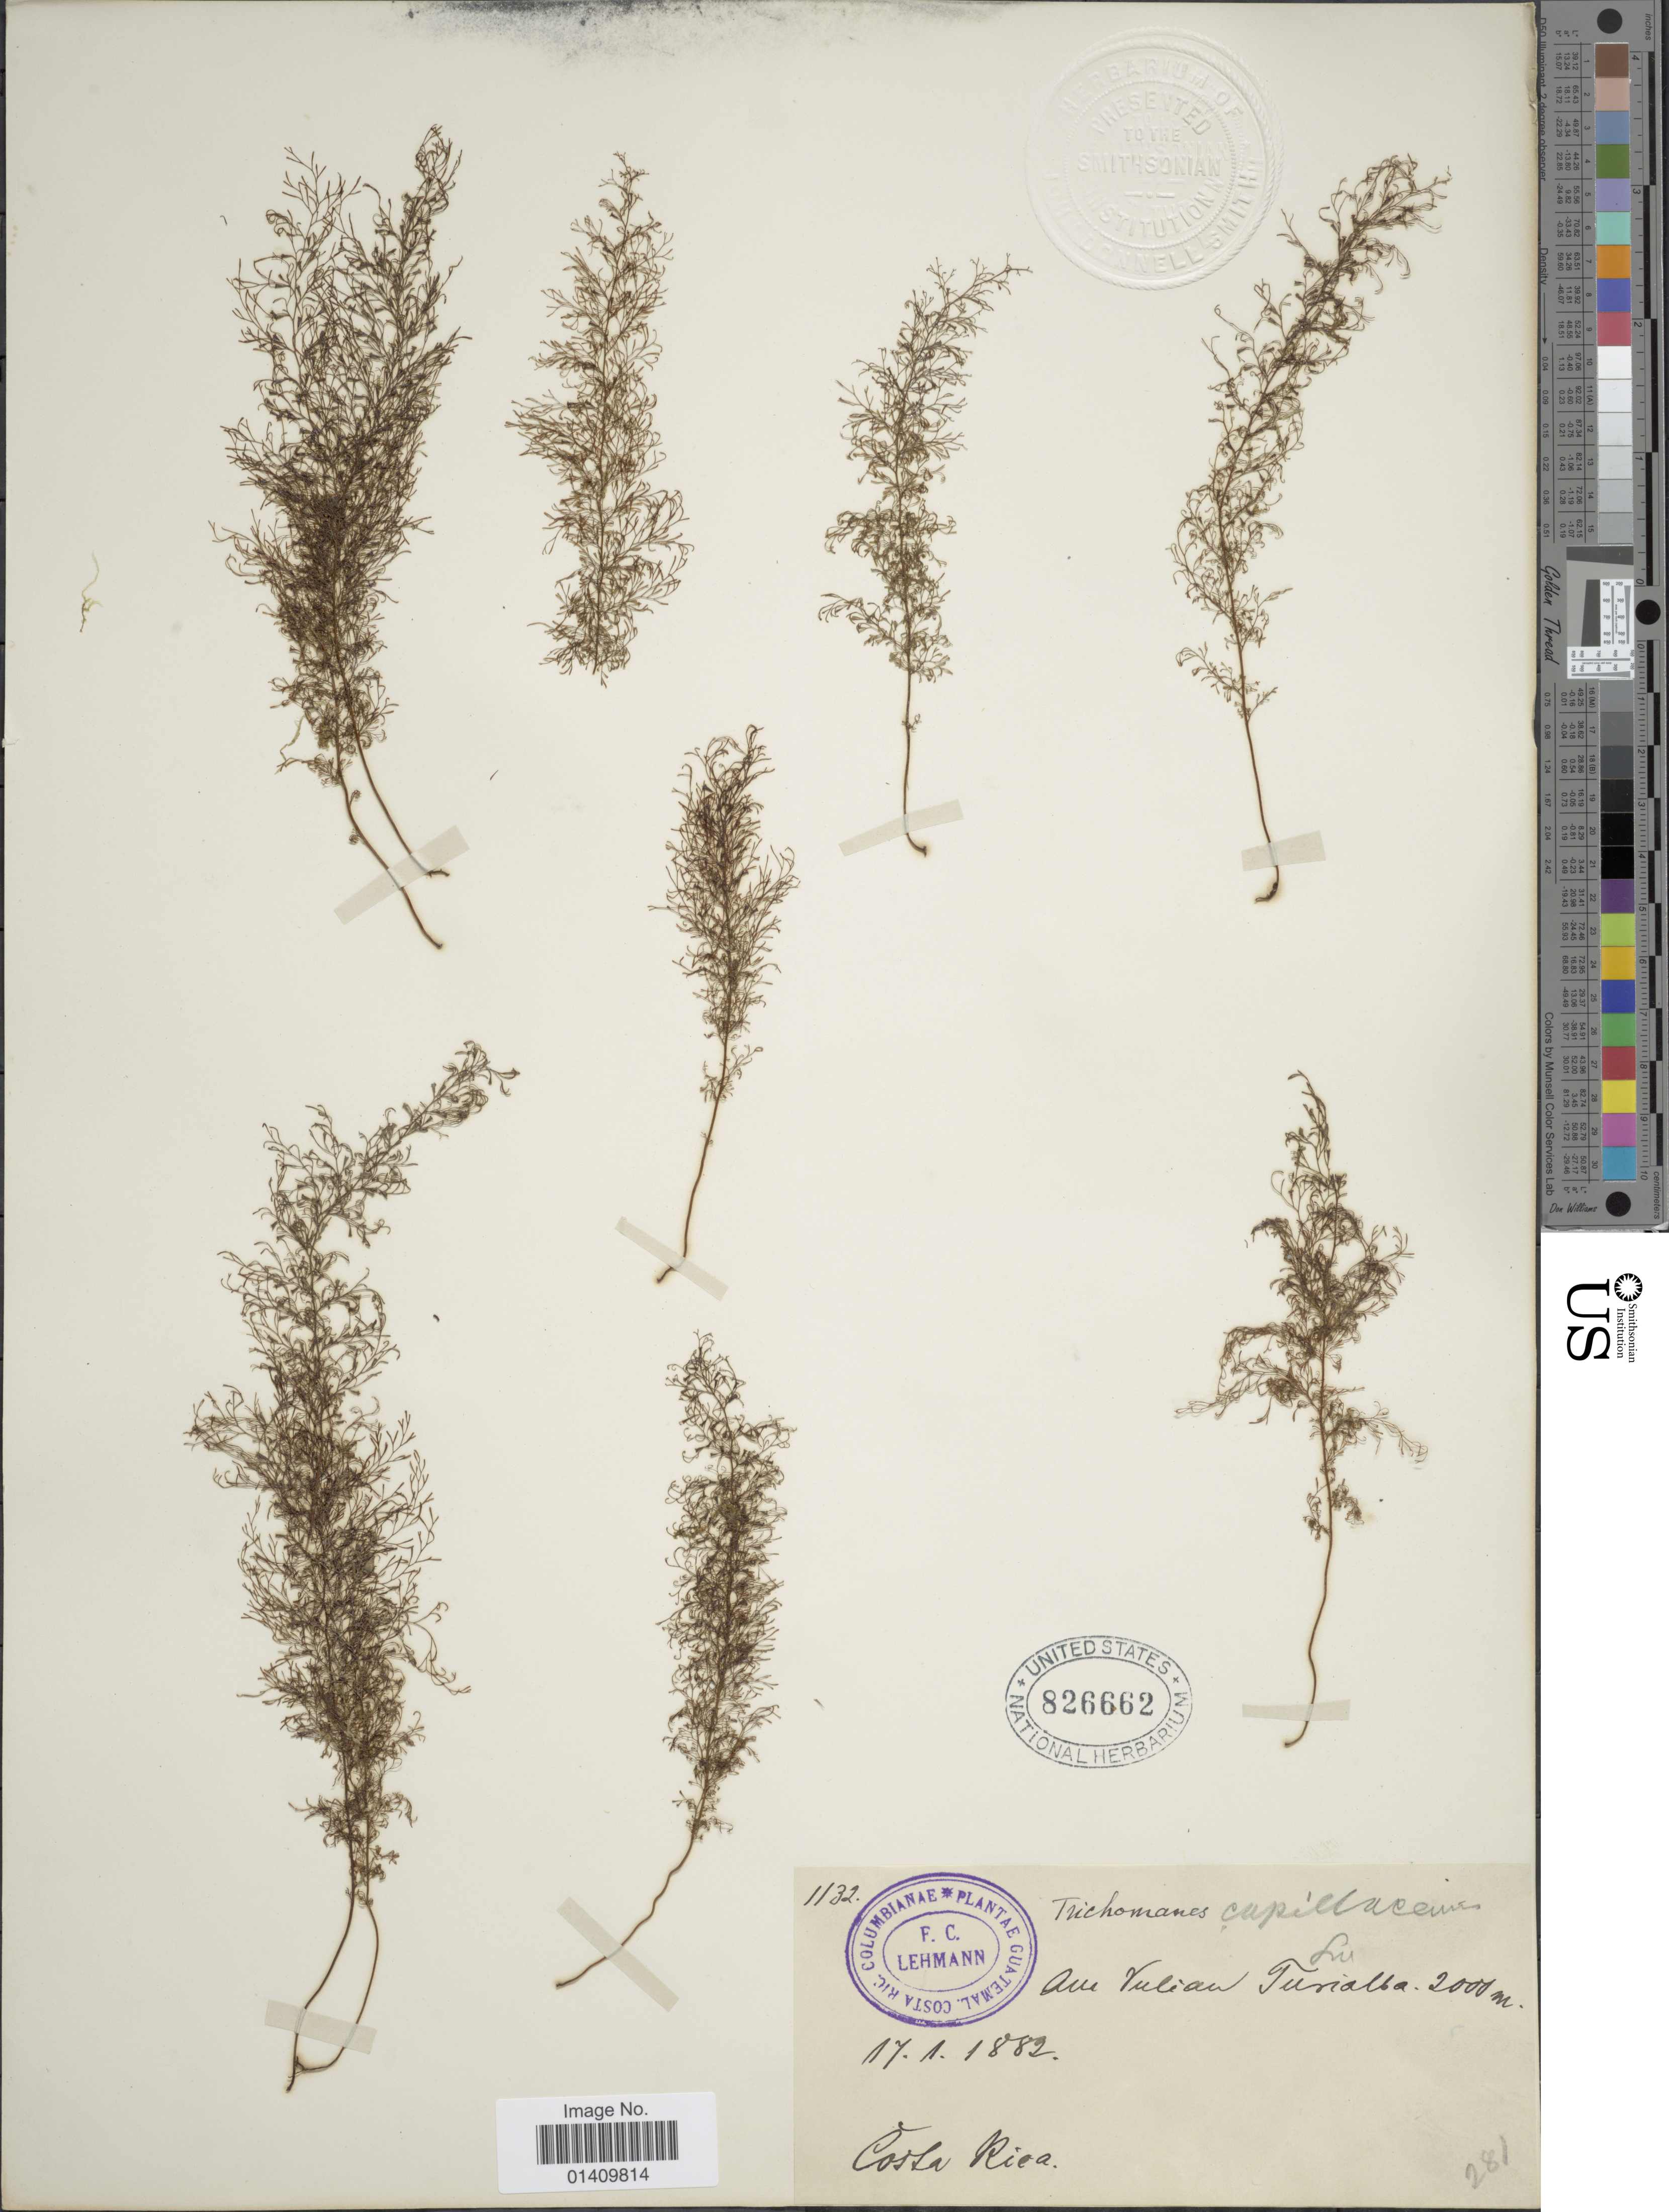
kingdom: Plantae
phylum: Tracheophyta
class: Polypodiopsida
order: Hymenophyllales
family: Hymenophyllaceae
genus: Polyphlebium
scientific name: Polyphlebium angustatum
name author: (Carmich.) Ebihara & Dubuisson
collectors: F. C. Lehmann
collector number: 1132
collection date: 1882-01-17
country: Costa Rica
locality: Au Vulcan Turrialba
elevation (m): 2000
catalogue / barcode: US 826662